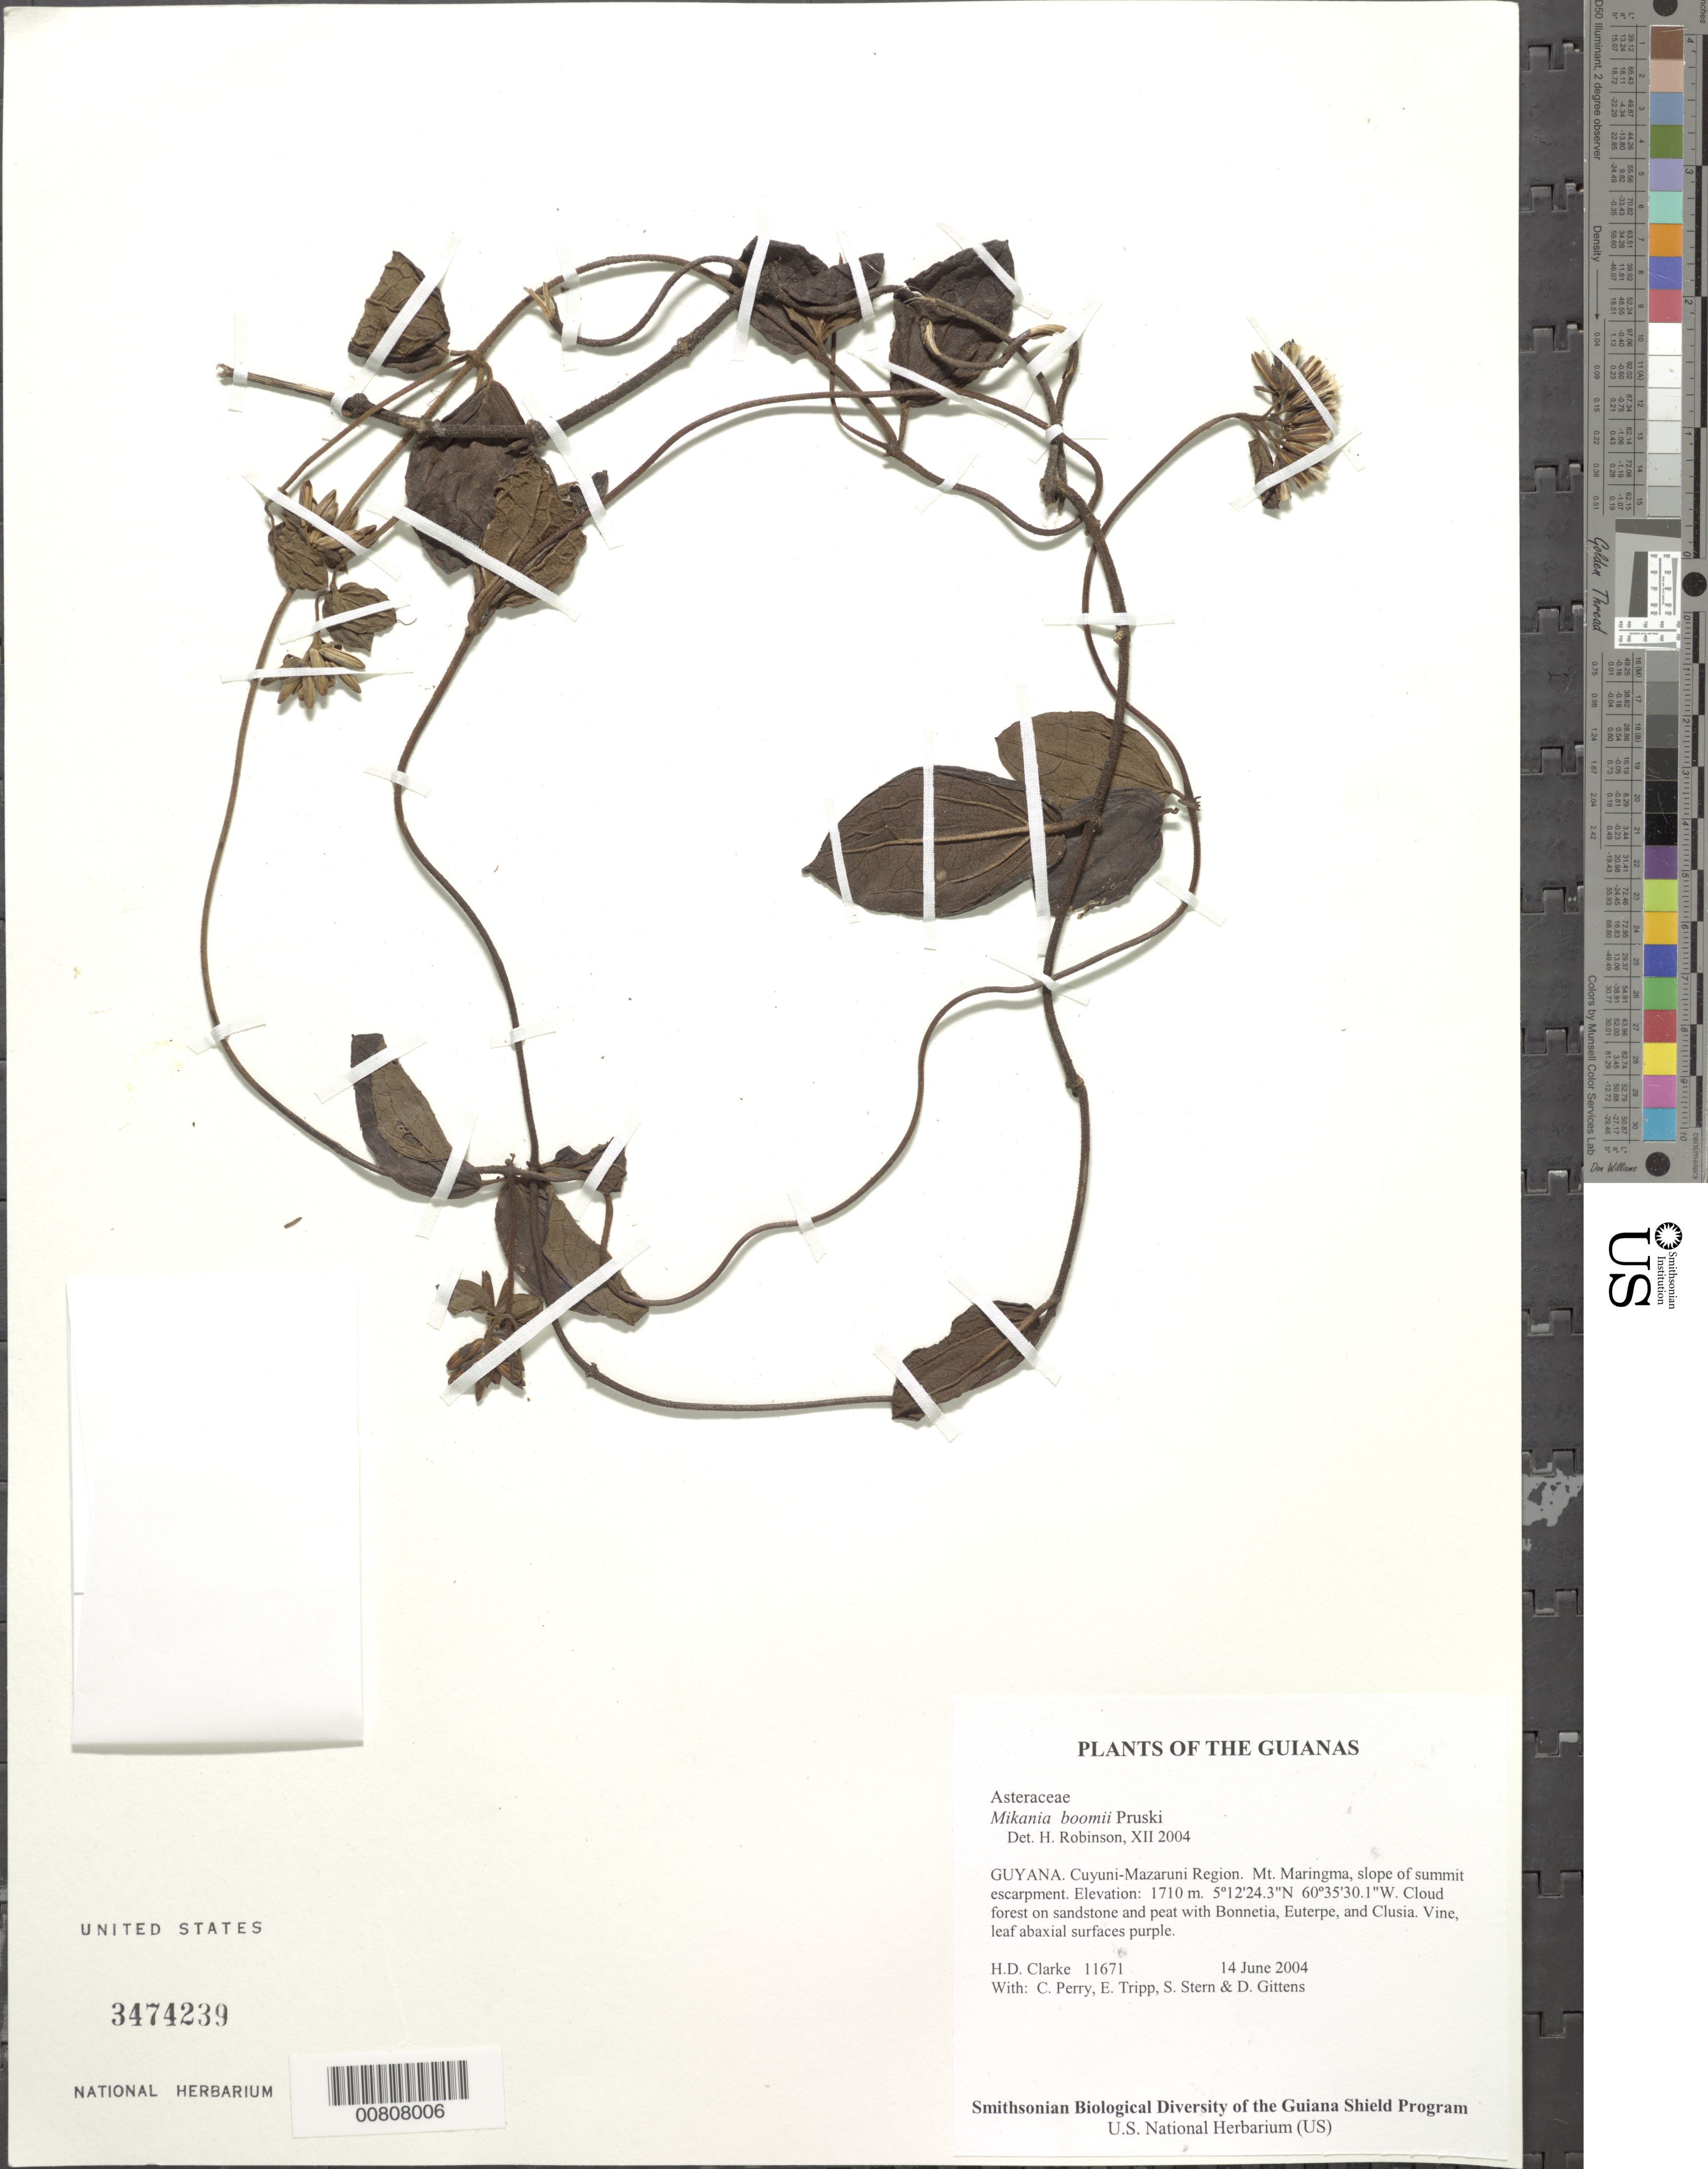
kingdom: Plantae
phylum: Tracheophyta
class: Magnoliopsida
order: Asterales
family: Asteraceae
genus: Mikania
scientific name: Mikania boomii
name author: Pruski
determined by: Robinson, Harold E., (US)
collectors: H. D. Clarke, C. Perry, E. Tripp, S. R. Stern & D. Gittens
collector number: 11671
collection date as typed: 14 June 2004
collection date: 2004-06-14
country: Guyana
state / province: Cuyuni-Mazaruni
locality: Mt. Maringma, slope of summit escarpment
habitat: Cloud forest on sandstone and peat with Bonnetia, Euterpe, and Clusia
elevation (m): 1710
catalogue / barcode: US 3474239